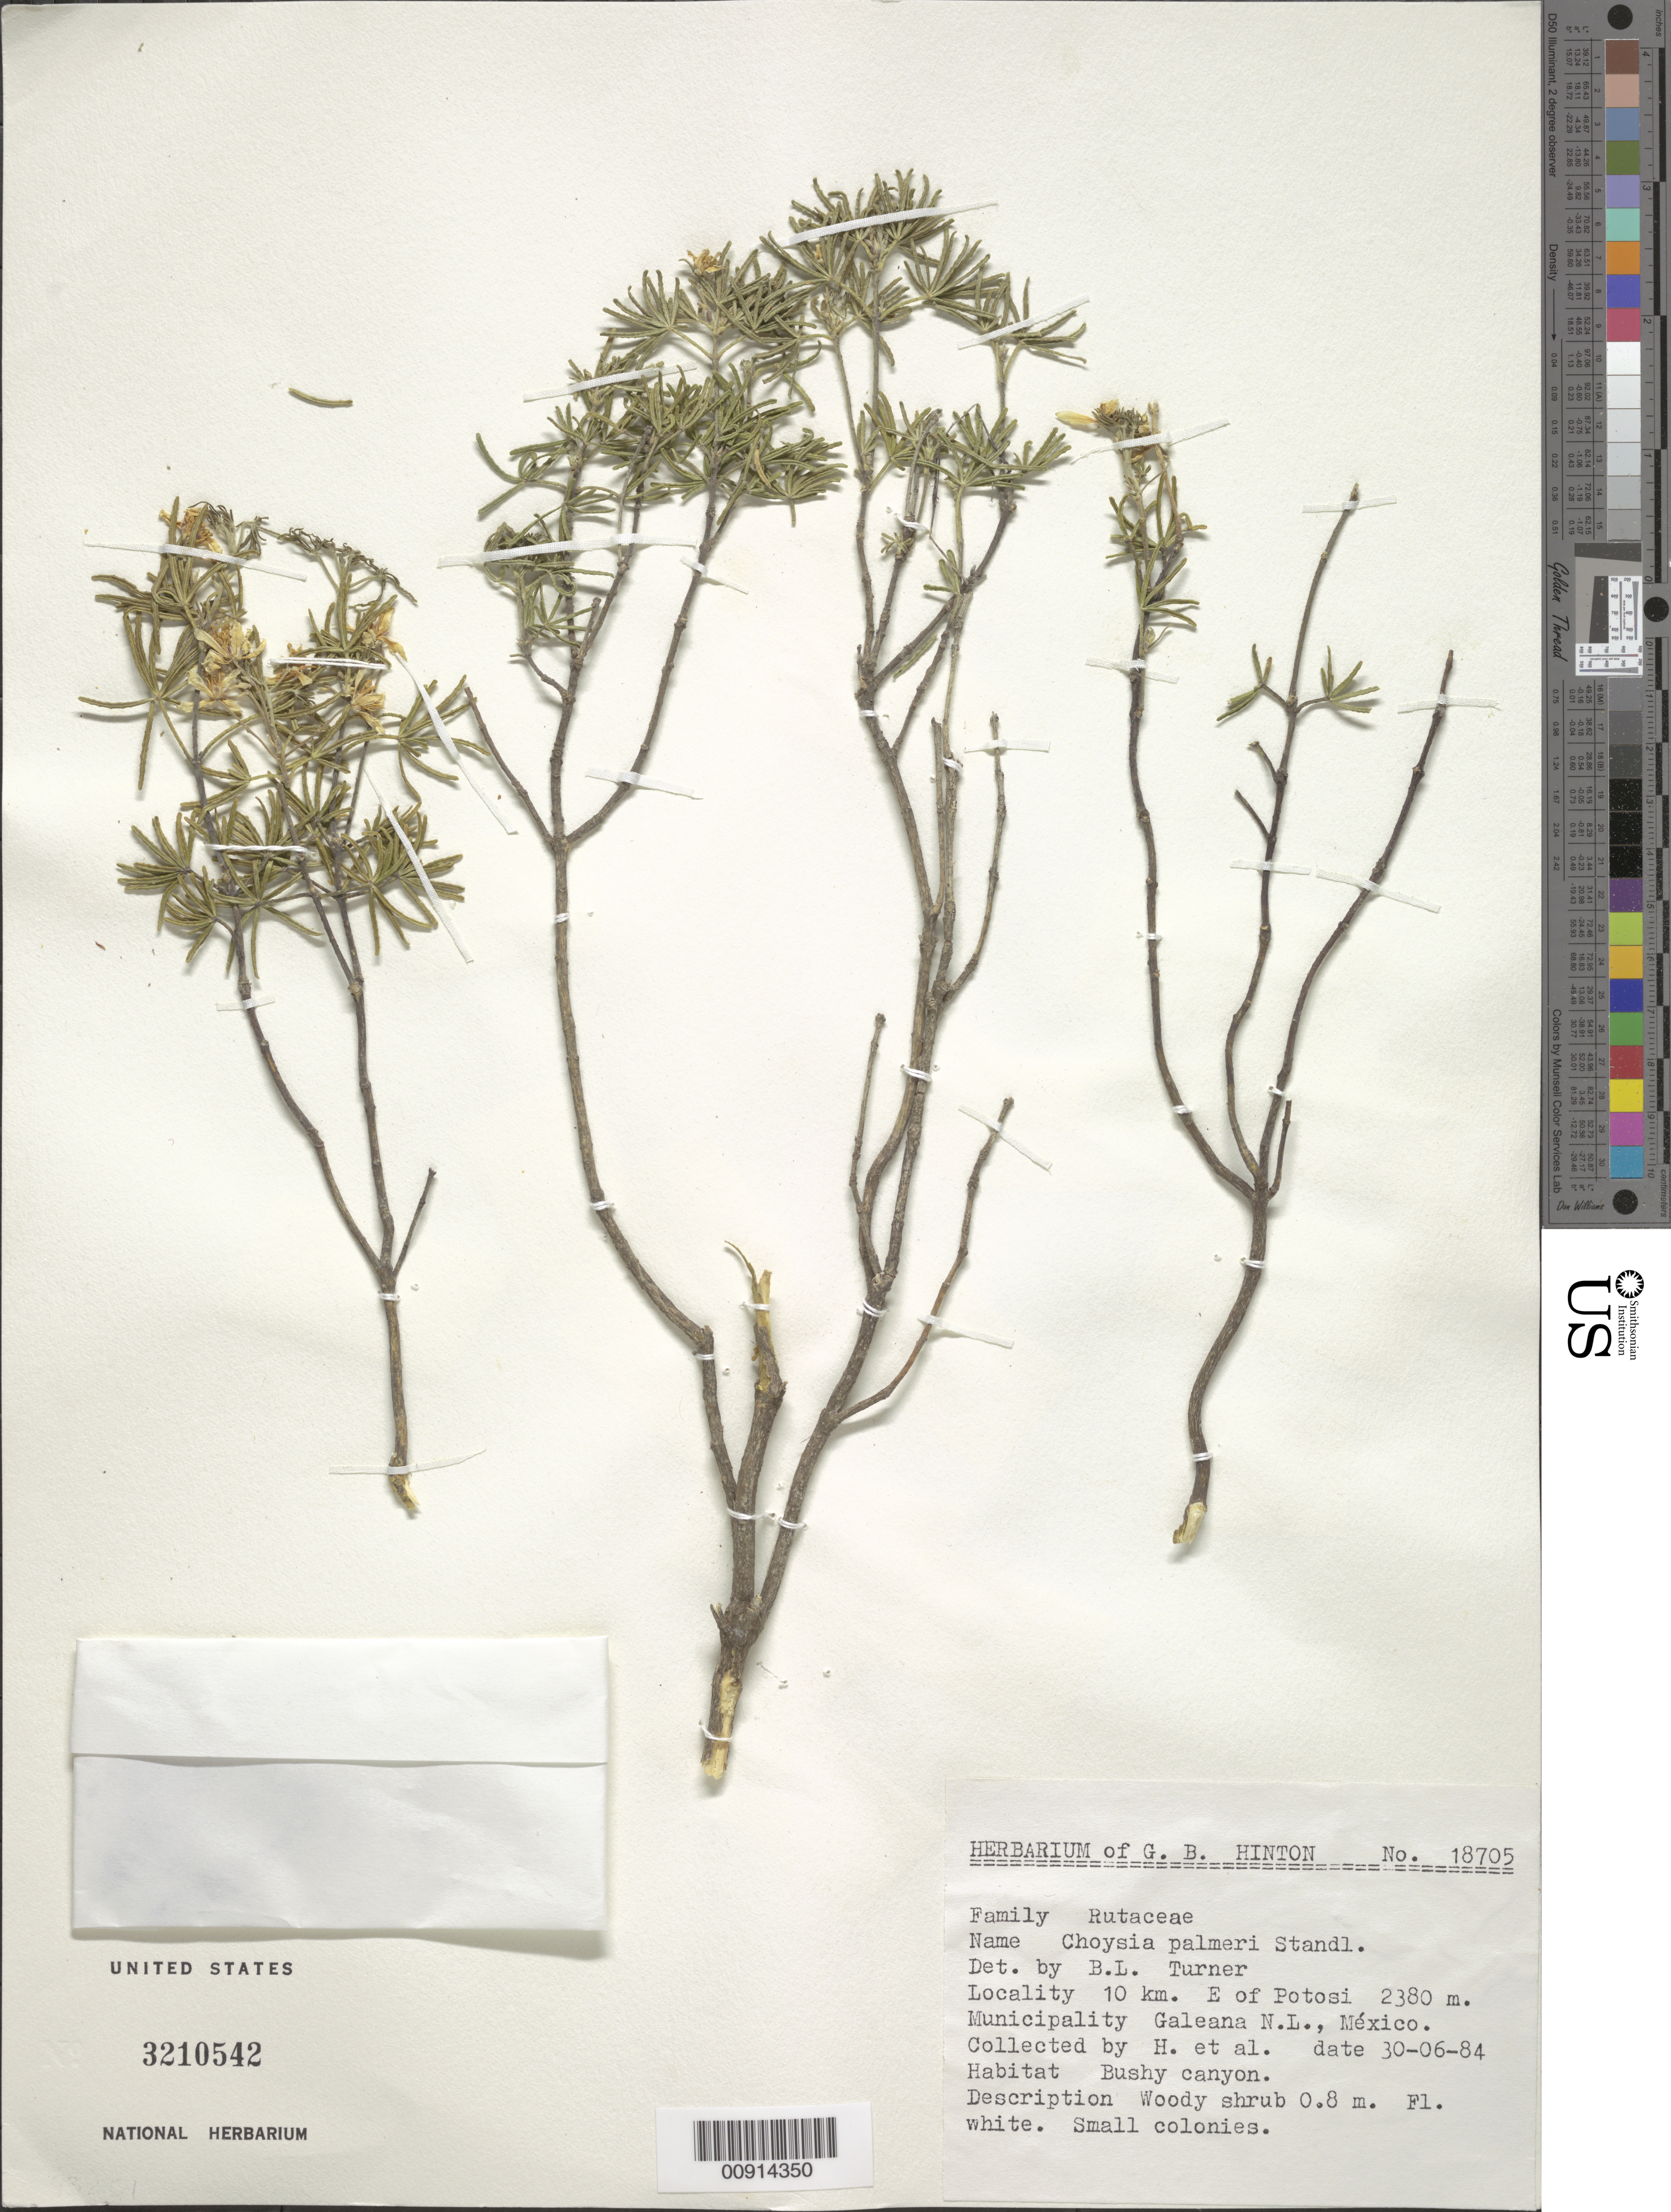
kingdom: Plantae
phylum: Tracheophyta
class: Magnoliopsida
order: Sapindales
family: Rutaceae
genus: Choisya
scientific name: Choisya palmeri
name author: Standl.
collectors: G. B. Hinton & et al.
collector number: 18705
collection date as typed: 30 Jun 1984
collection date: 1984-06-30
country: Mexico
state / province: Nuevo León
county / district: Galeana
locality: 10 km. E of Potosí, Municipality Galeana, Nuevo León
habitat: Bushy canyon.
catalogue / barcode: US 3210542